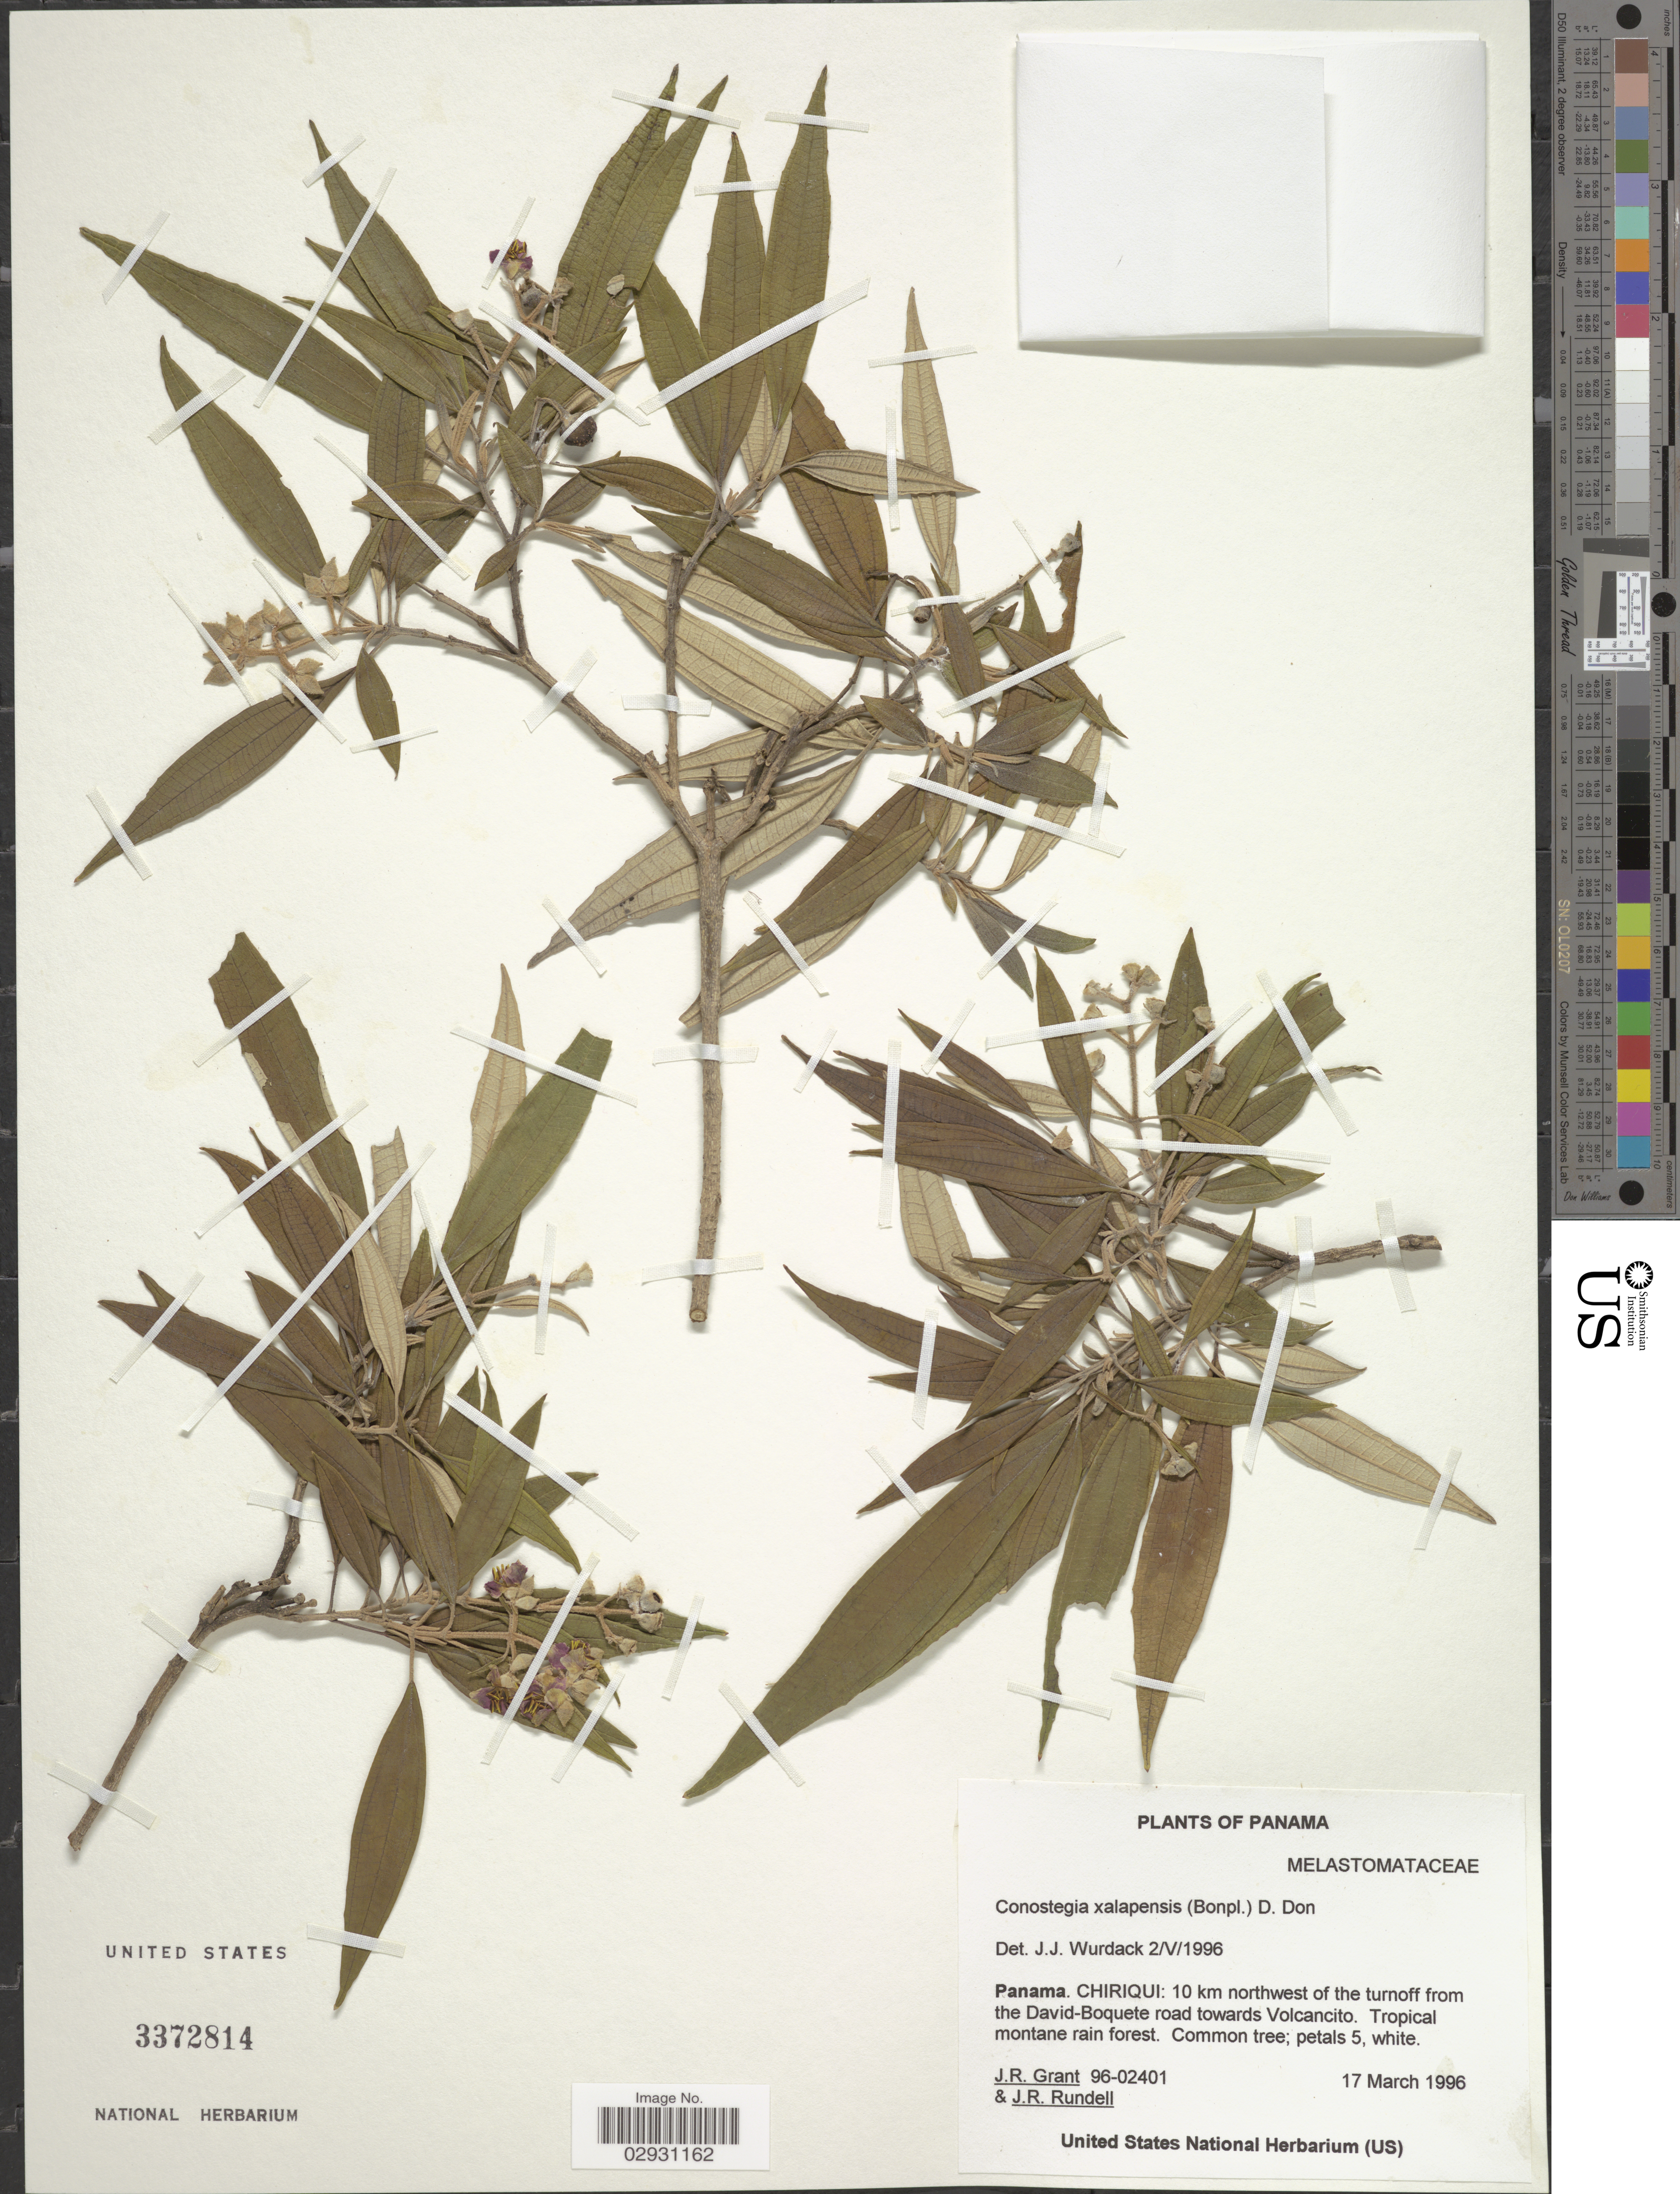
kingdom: Plantae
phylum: Tracheophyta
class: Magnoliopsida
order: Myrtales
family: Melastomataceae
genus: Conostegia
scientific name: Conostegia quadrangularis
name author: Schltdl. ex Steud.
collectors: J. Grant & J. R. Rundell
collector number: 96-02401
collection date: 1996-03-17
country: Panama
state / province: Chiriqui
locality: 10 km northwest of the turnoff from the David-Boquete road towards Volcancito.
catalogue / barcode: US 3372814